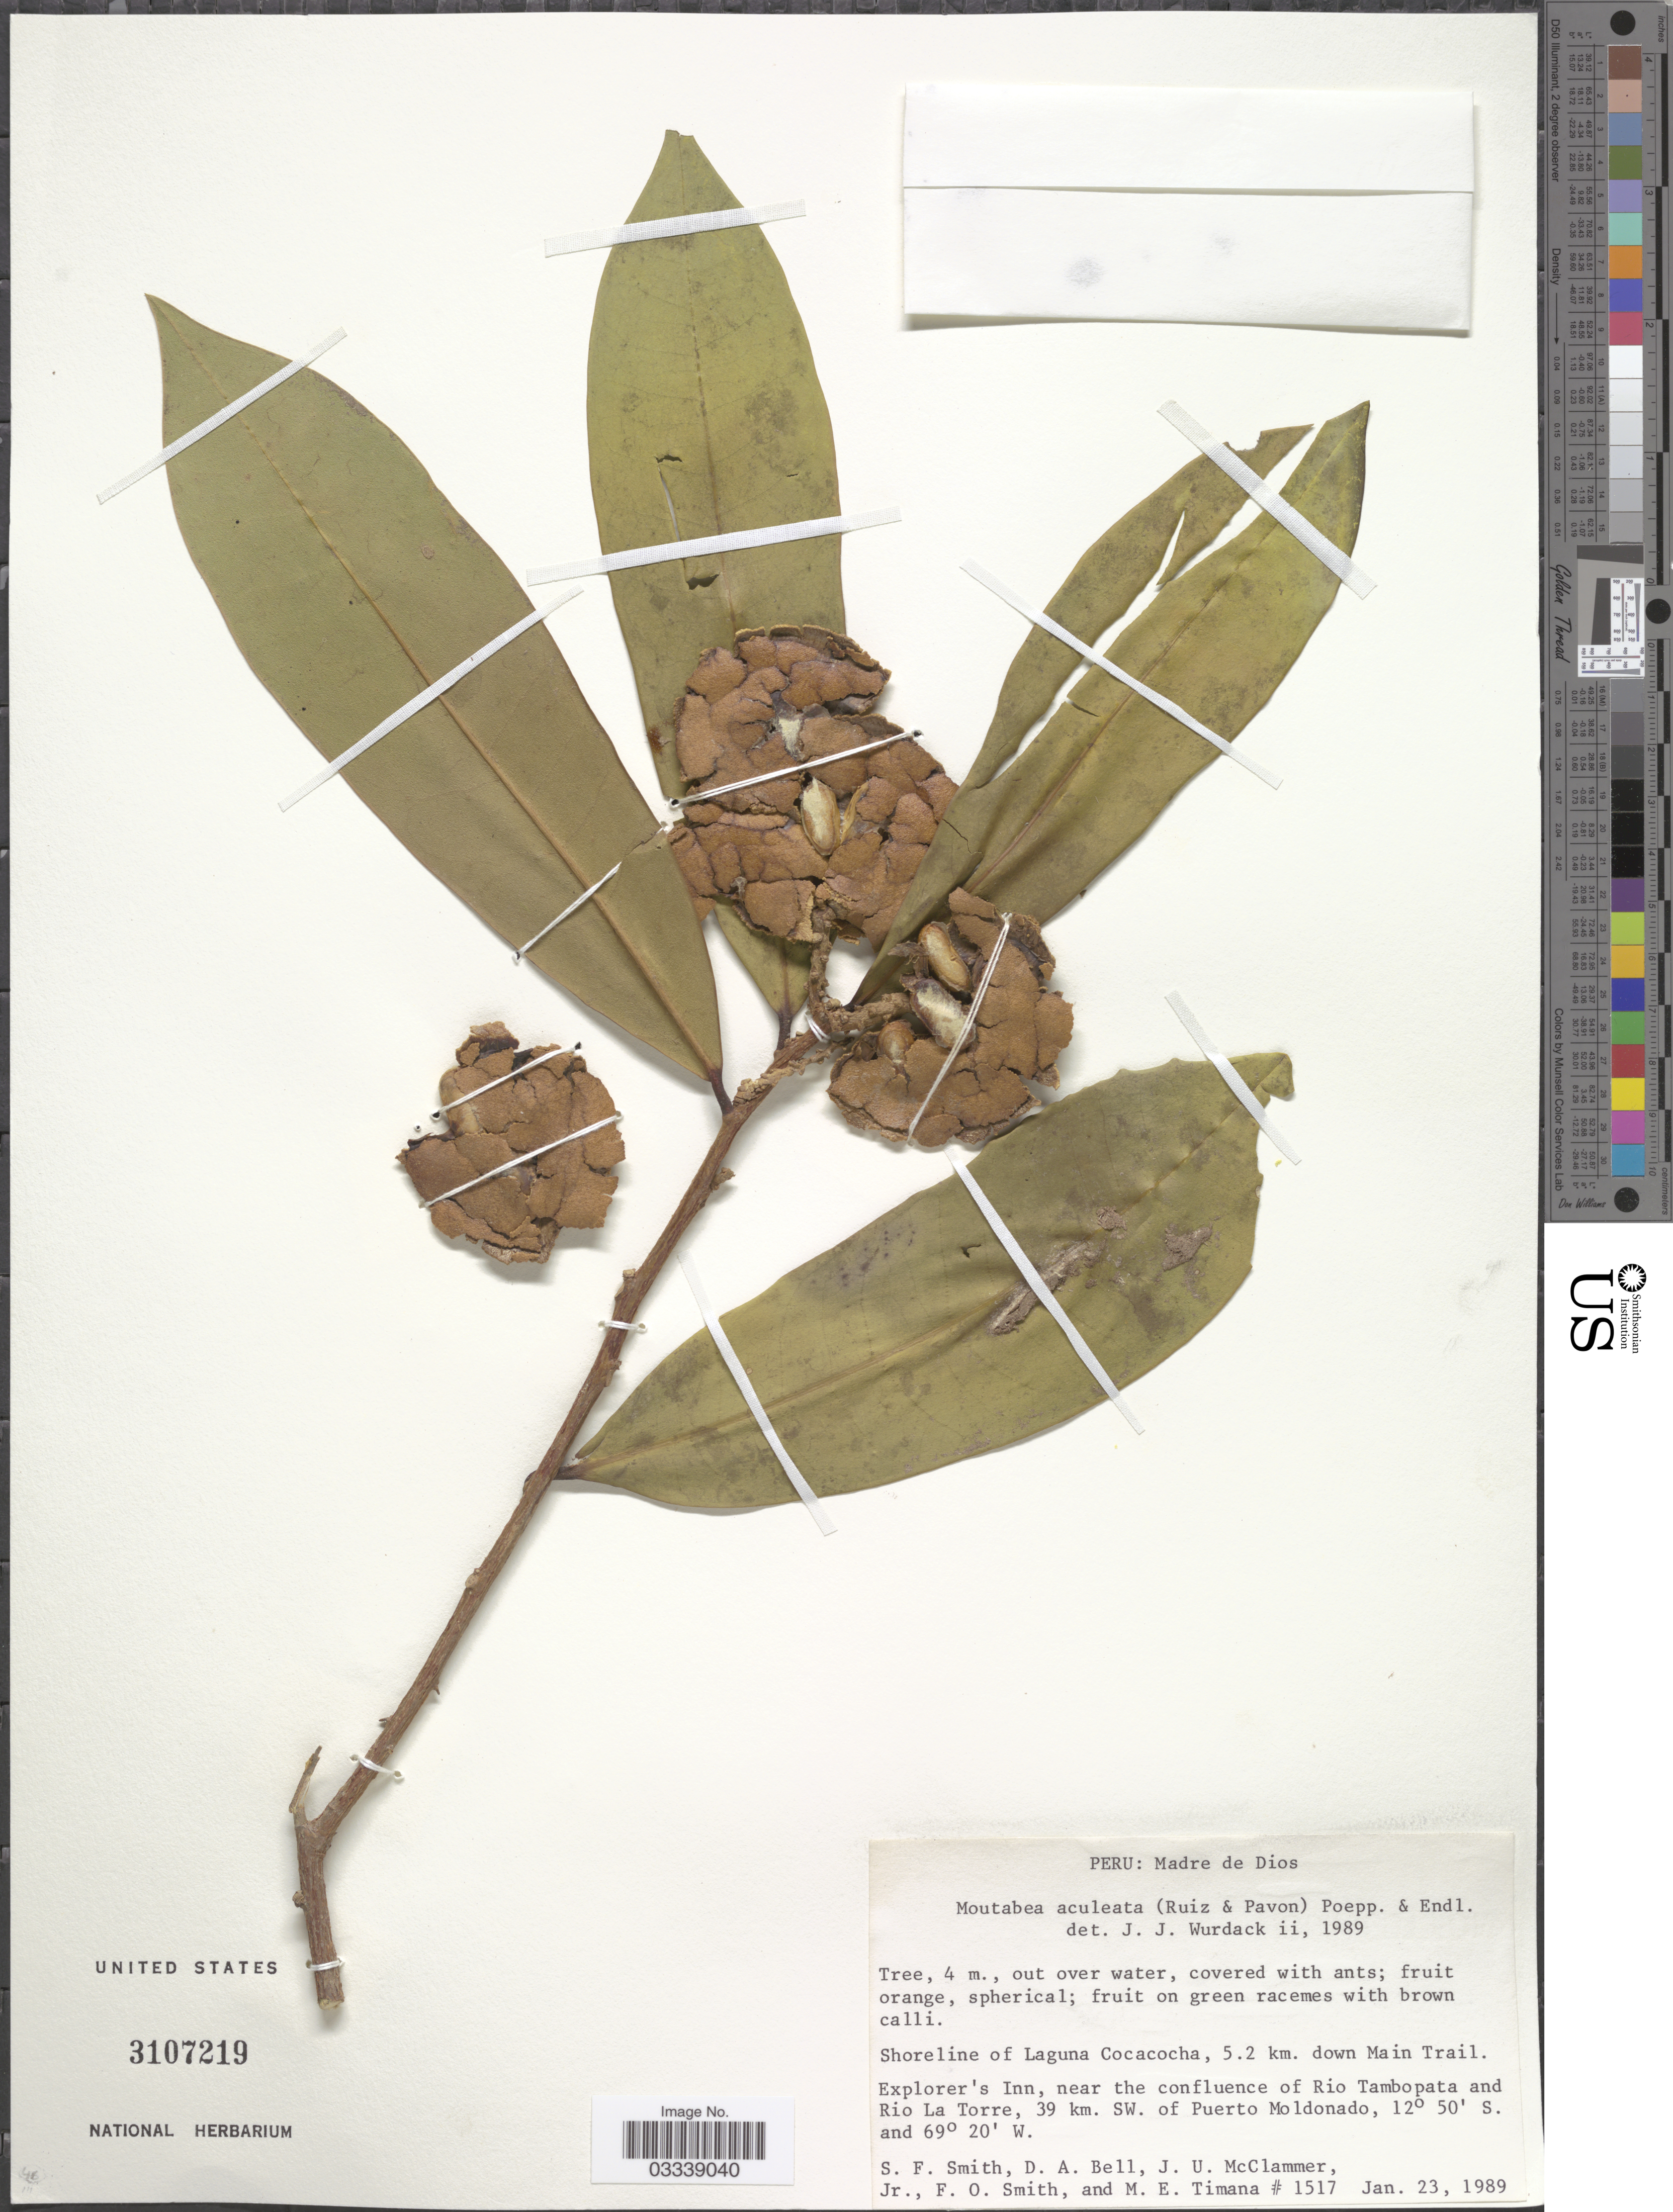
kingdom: Plantae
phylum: Tracheophyta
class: Magnoliopsida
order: Fabales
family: Polygalaceae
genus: Moutabea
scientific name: Moutabea aculeata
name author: Ruiz & Pav.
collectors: S.F. Smith, D. A. Bell, J. McClammer Jr. & F. Smith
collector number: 1517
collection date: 1989-01-23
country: Peru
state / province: Madre de Dios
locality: Shoreline of Laguna Cocacocha, 5.2 km. down Main Trail. Explorer's Inn, near the confluence of Rio Tambopata and Rio La Torre, 39 km. SW. of Puerto Moldonado.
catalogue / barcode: US 3107219